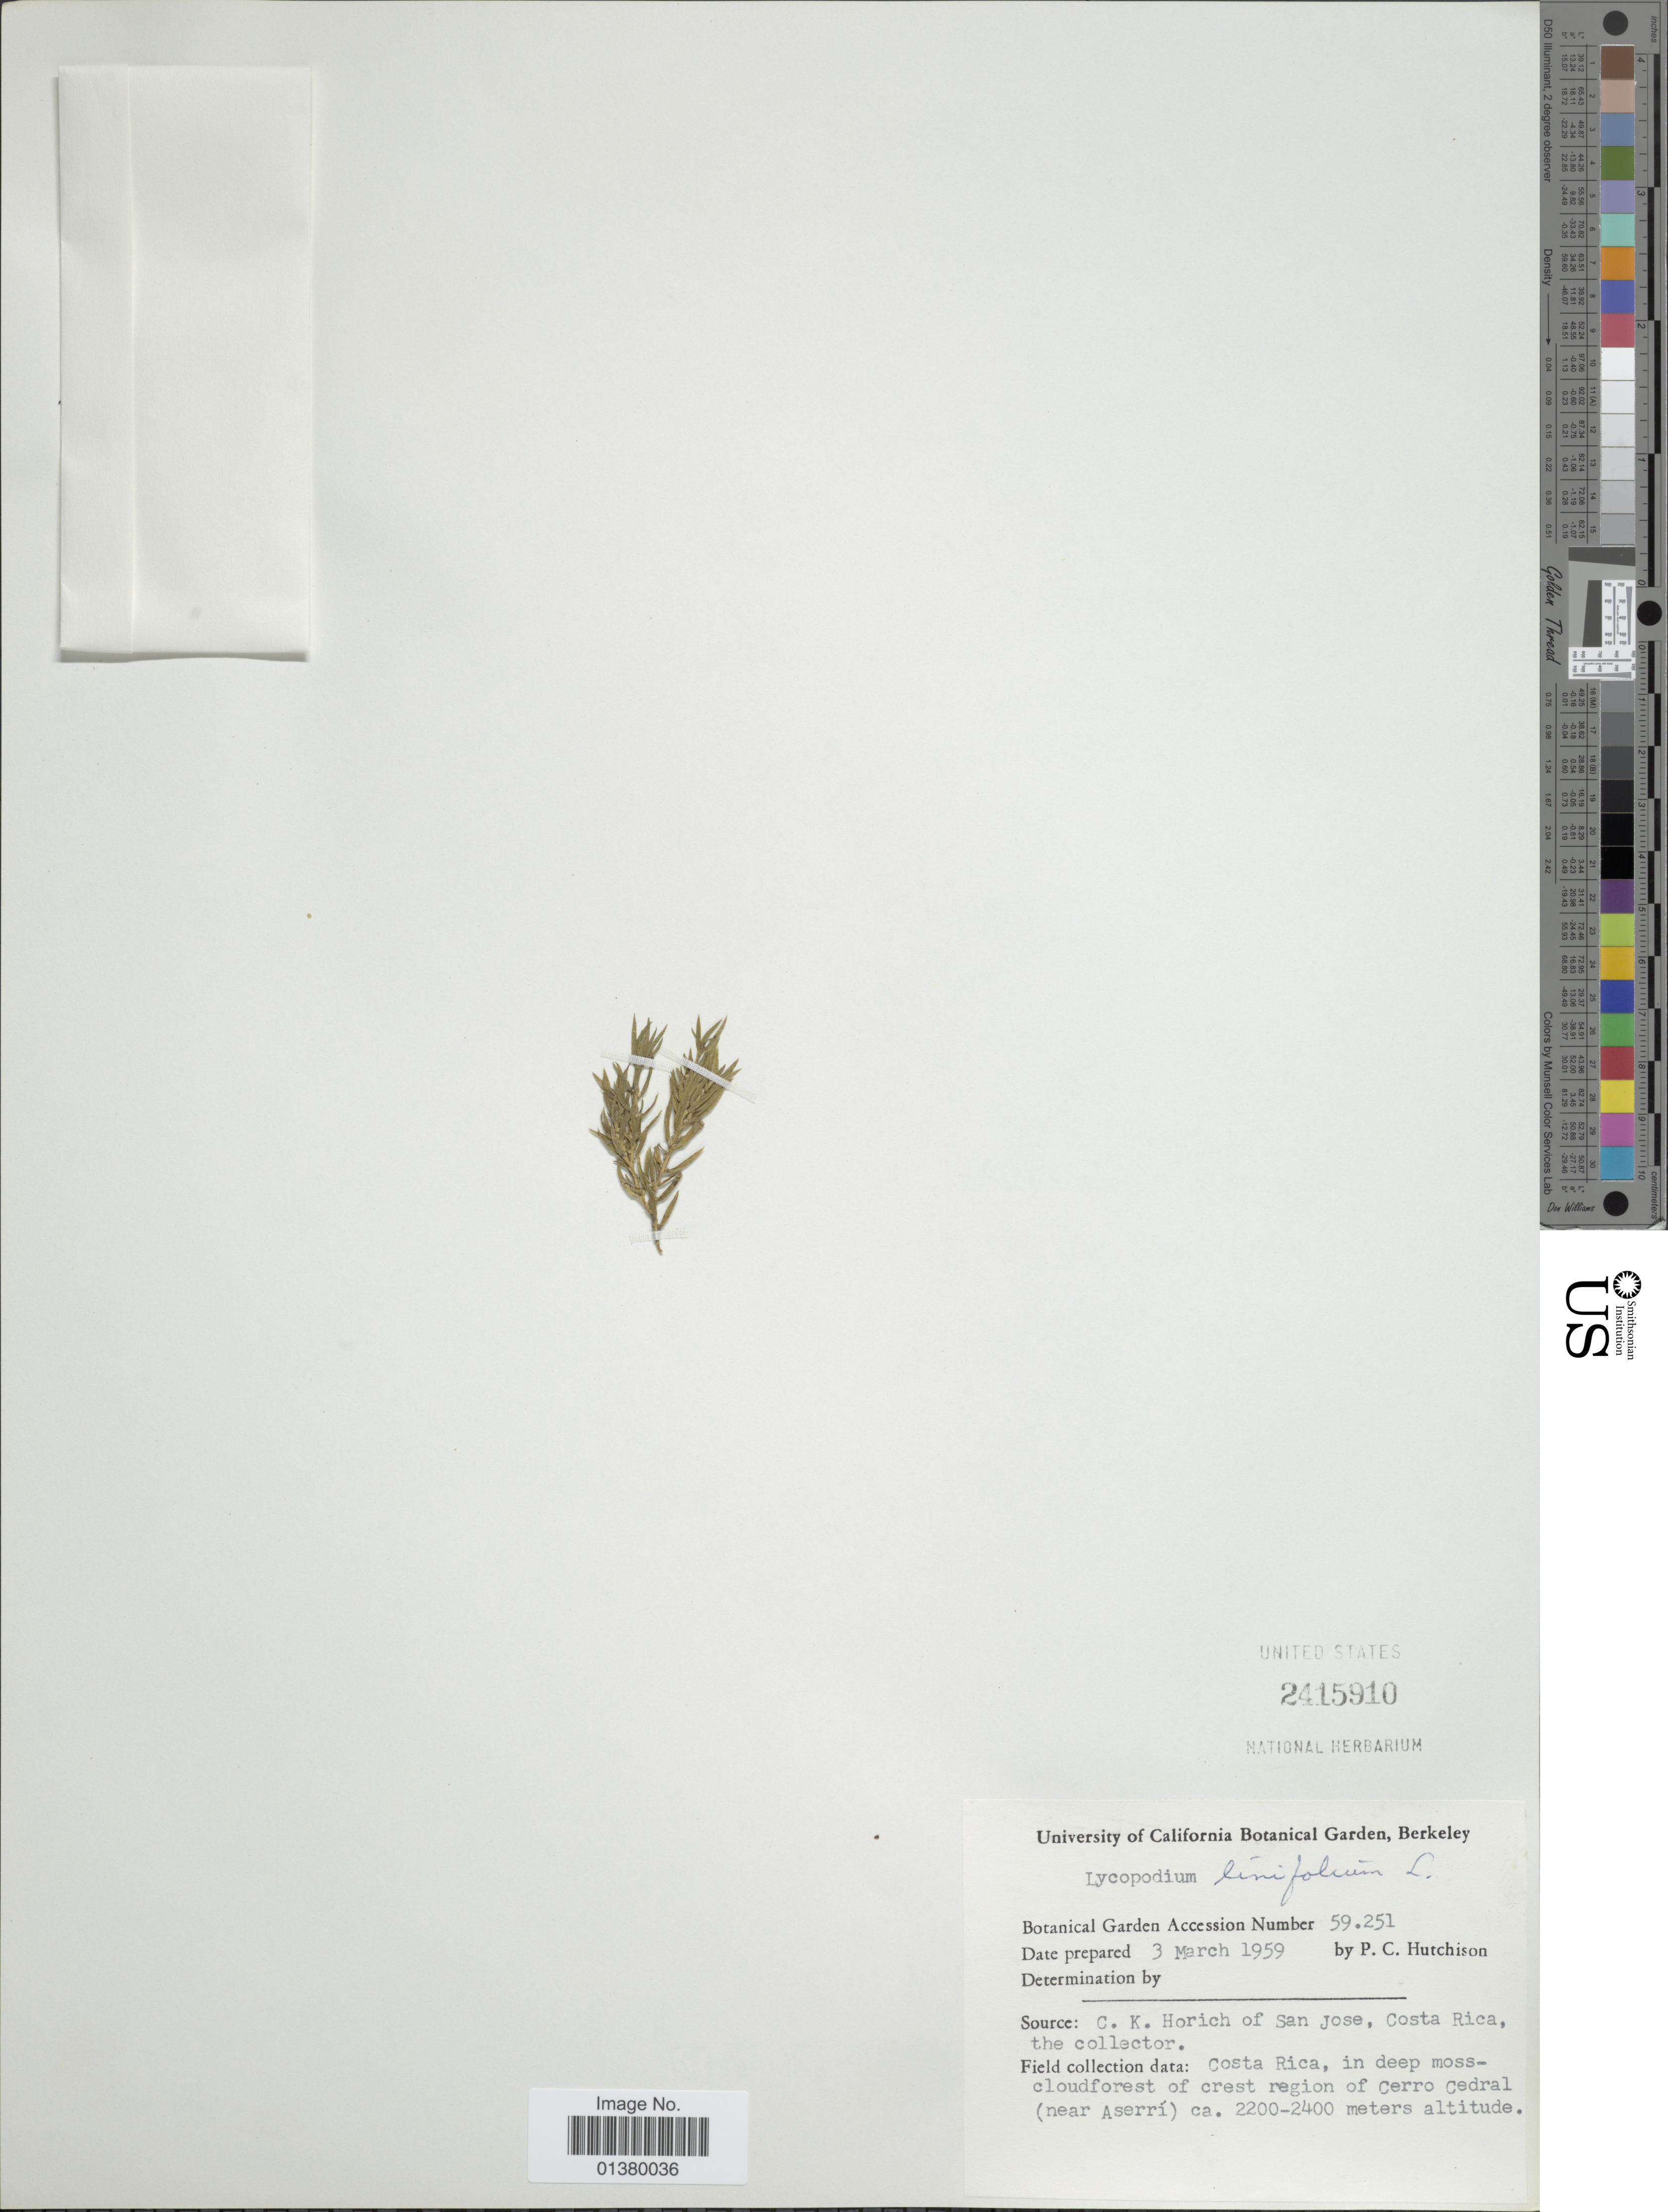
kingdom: Plantae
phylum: Tracheophyta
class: Lycopodiopsida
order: Lycopodiales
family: Lycopodiaceae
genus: Phlegmariurus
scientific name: Phlegmariurus linifolius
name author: (L.) B. Øllg.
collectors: P. C. Hutchison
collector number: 59251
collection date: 1959-03-03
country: Costa Rica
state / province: San José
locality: crest region of Cerro Cedral (near Aserri)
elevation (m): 2200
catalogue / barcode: US 2415910